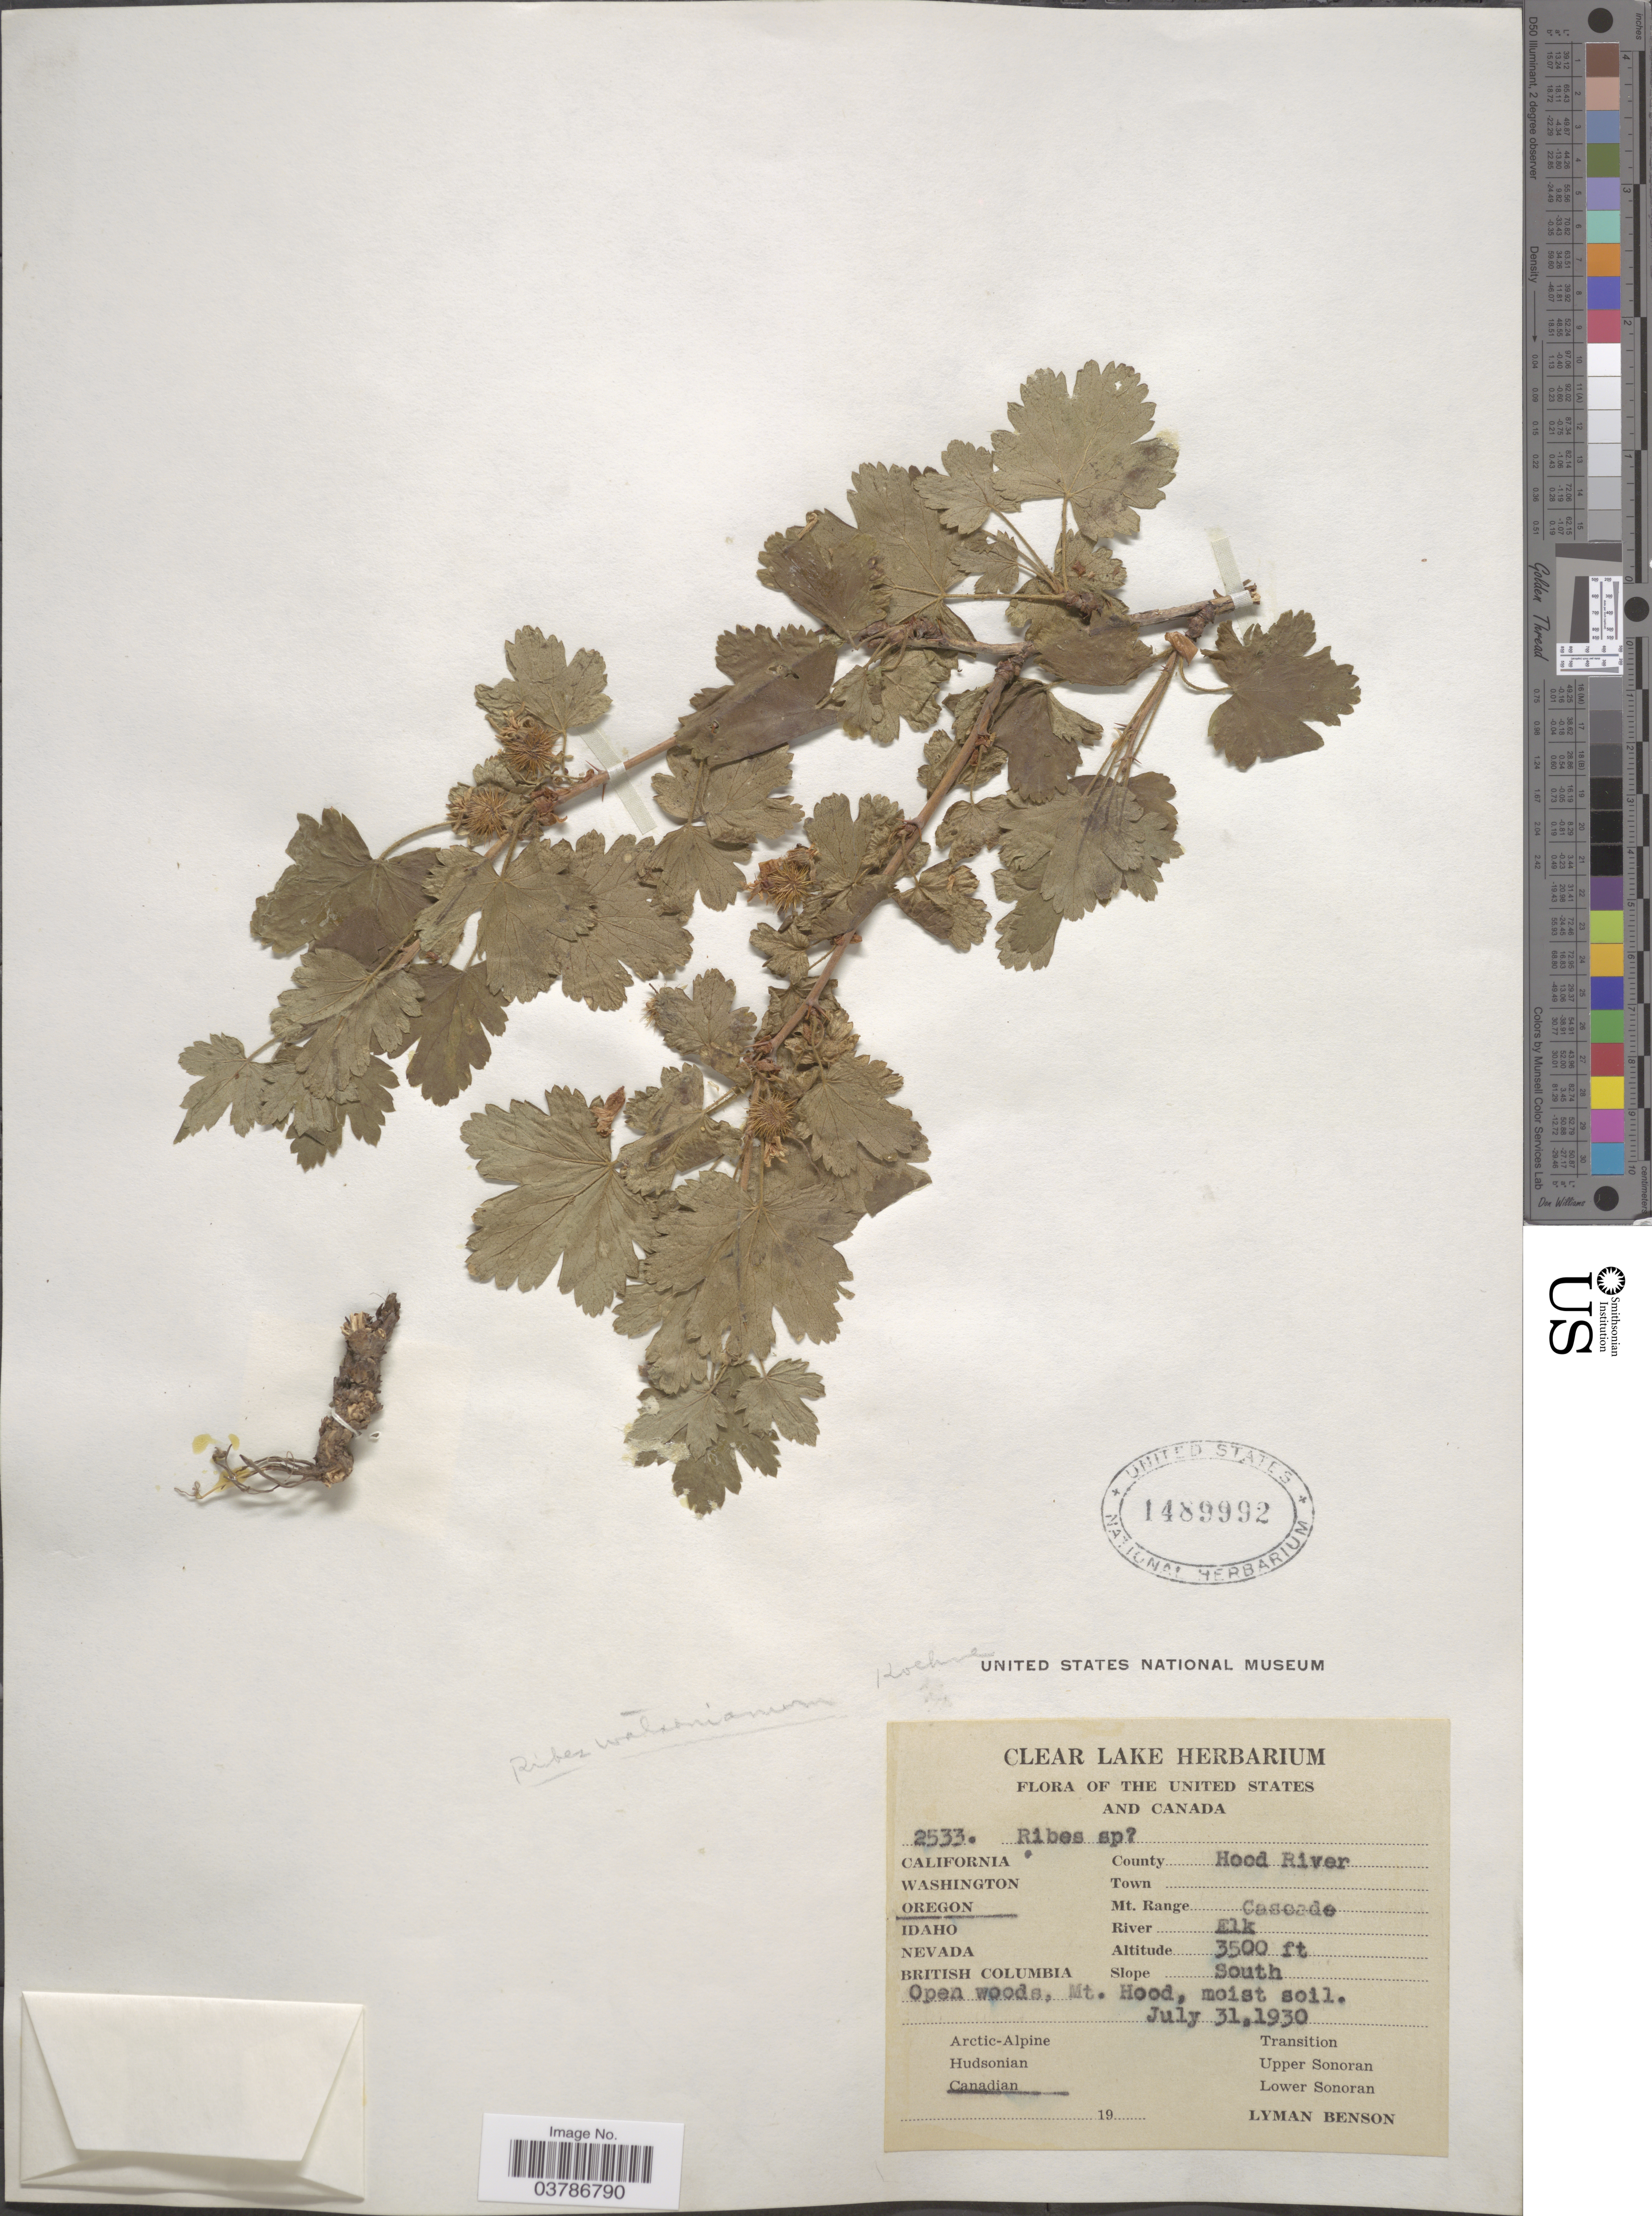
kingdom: Plantae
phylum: Tracheophyta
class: Magnoliopsida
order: Saxifragales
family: Grossulariaceae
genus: Ribes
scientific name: Ribes watsonianum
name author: Koehne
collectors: L. D. Benson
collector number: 2533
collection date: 1930-07-31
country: United States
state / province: Oregon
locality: County Hood River, Mt. Range Cascade, River Elk, Slope South. Mt. Hood.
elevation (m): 1067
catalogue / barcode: US 1489992